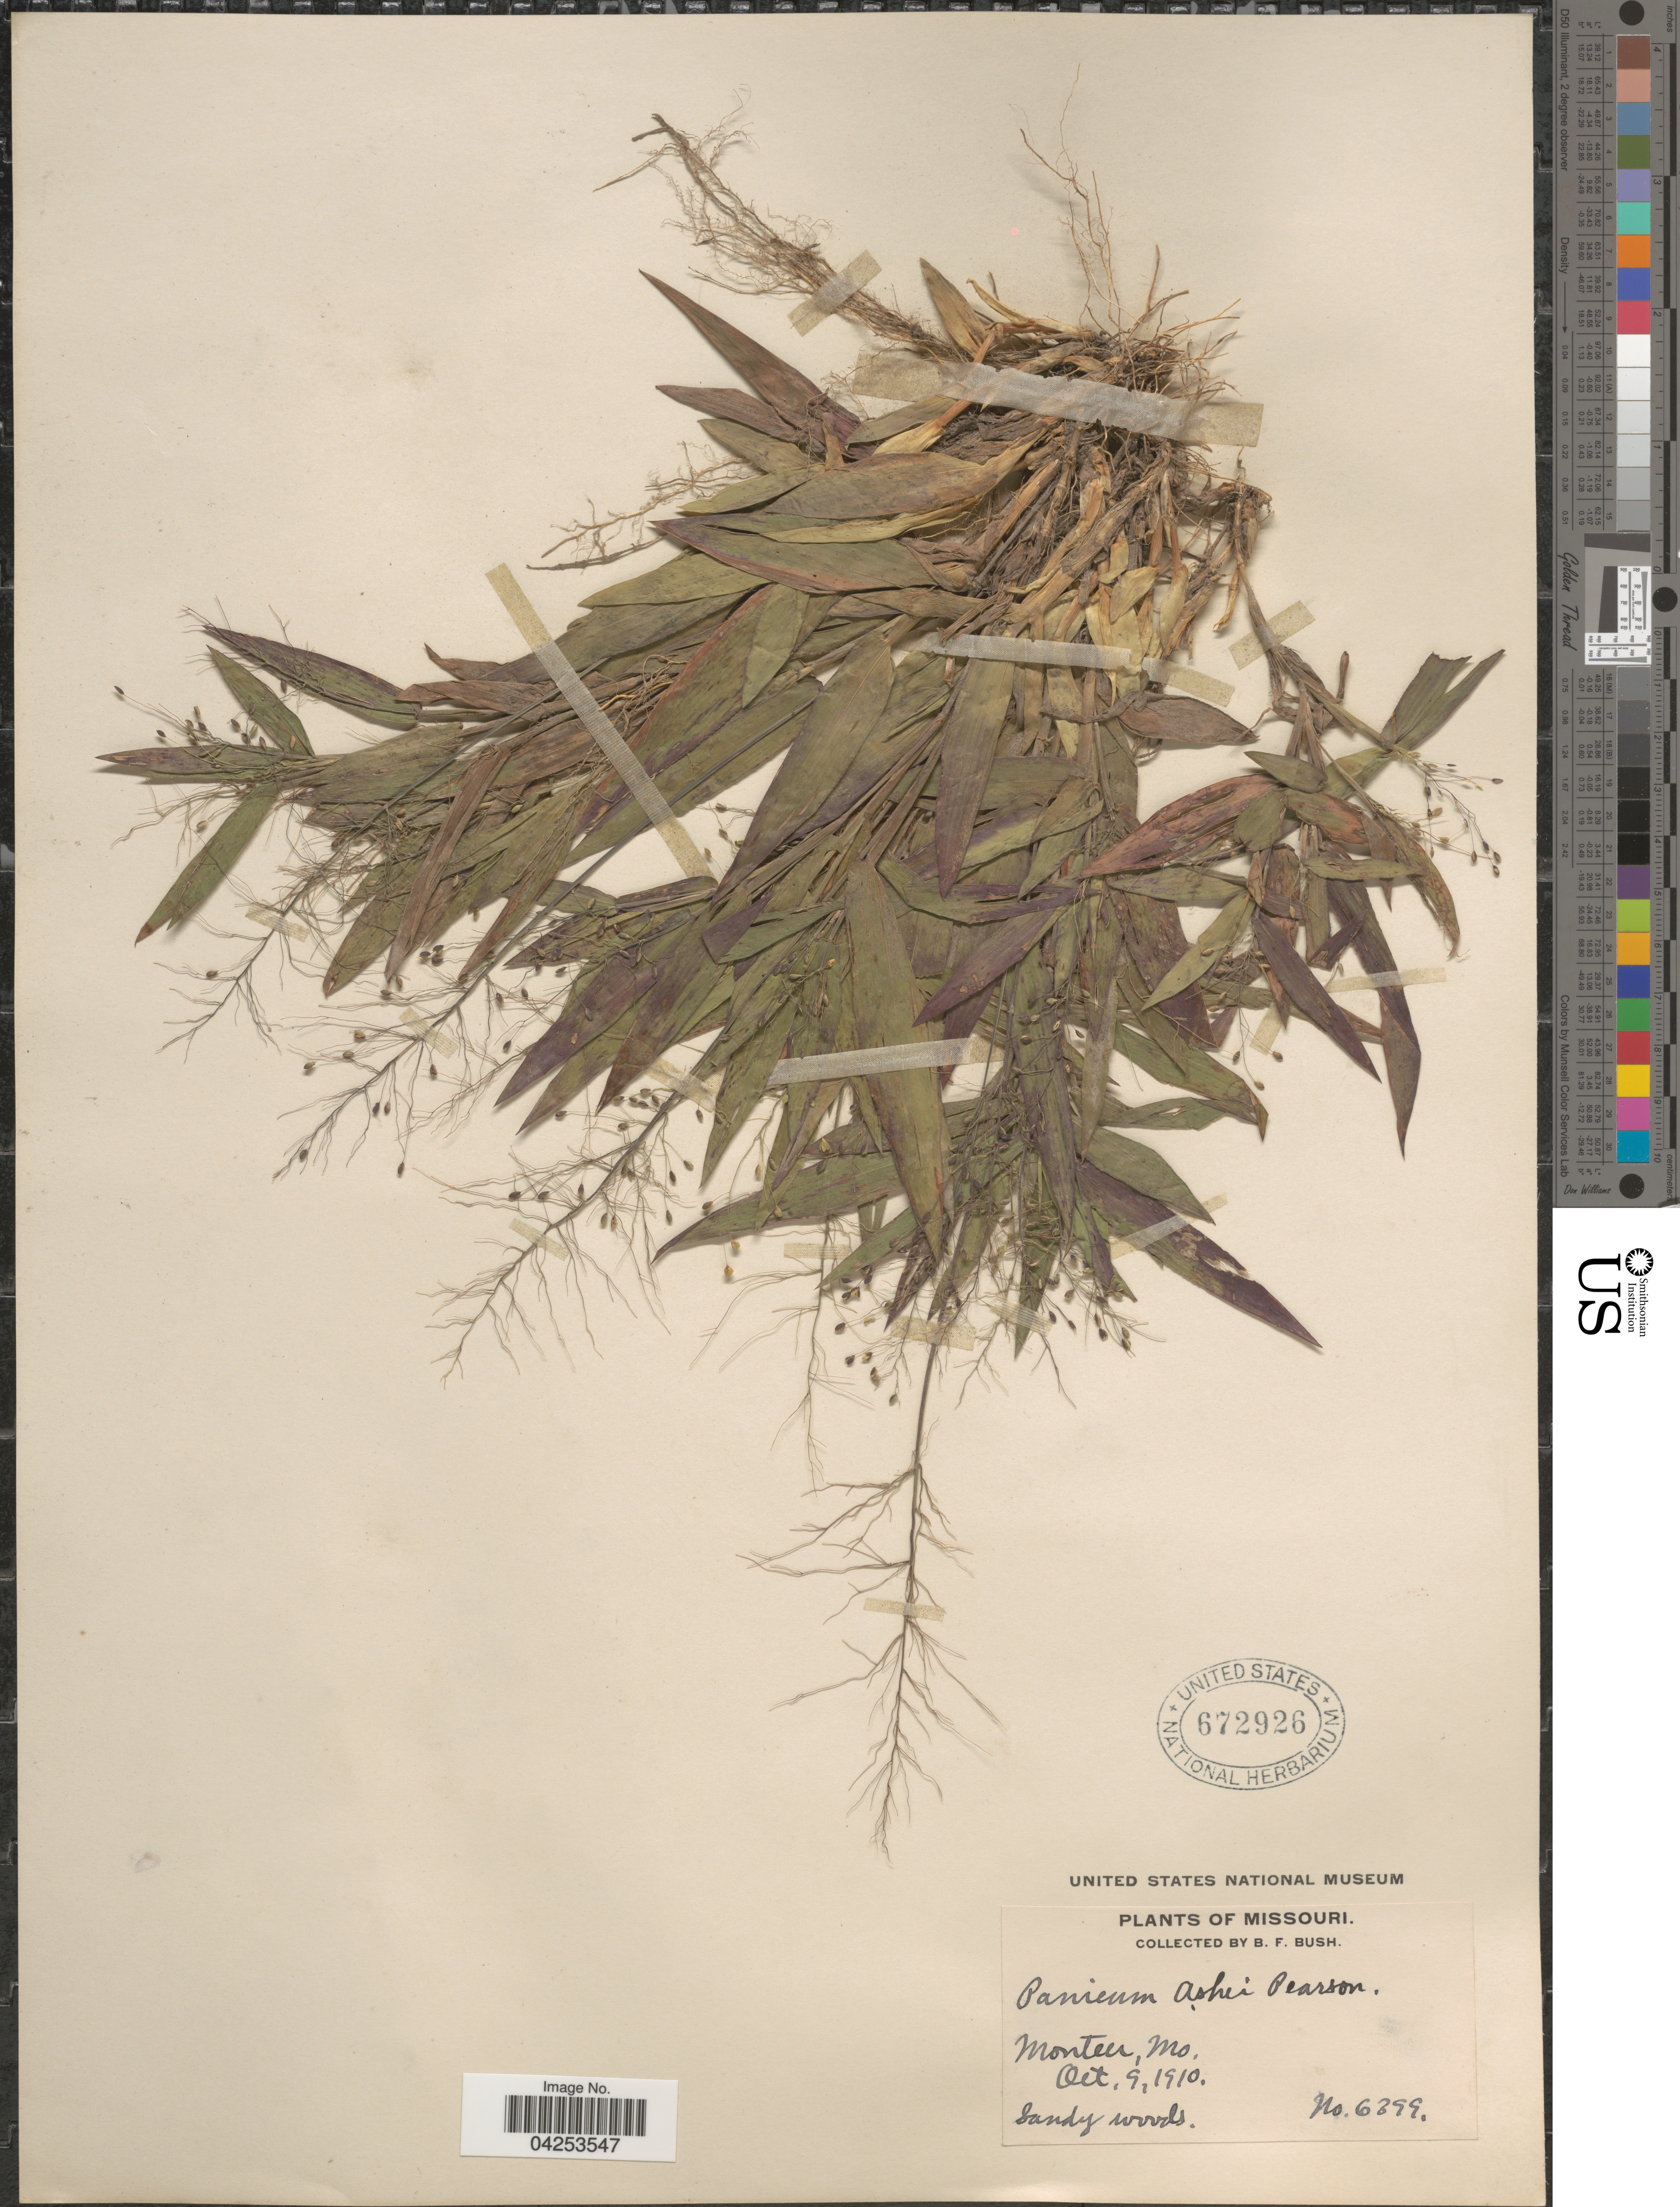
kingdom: Plantae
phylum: Tracheophyta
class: Liliopsida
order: Poales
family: Poaceae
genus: Dichanthelium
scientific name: Dichanthelium commutatum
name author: (Schult.) Gould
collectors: B. F. Bush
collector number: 6399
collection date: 1910-10-09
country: United States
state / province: Missouri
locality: Monteer.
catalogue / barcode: US 672926